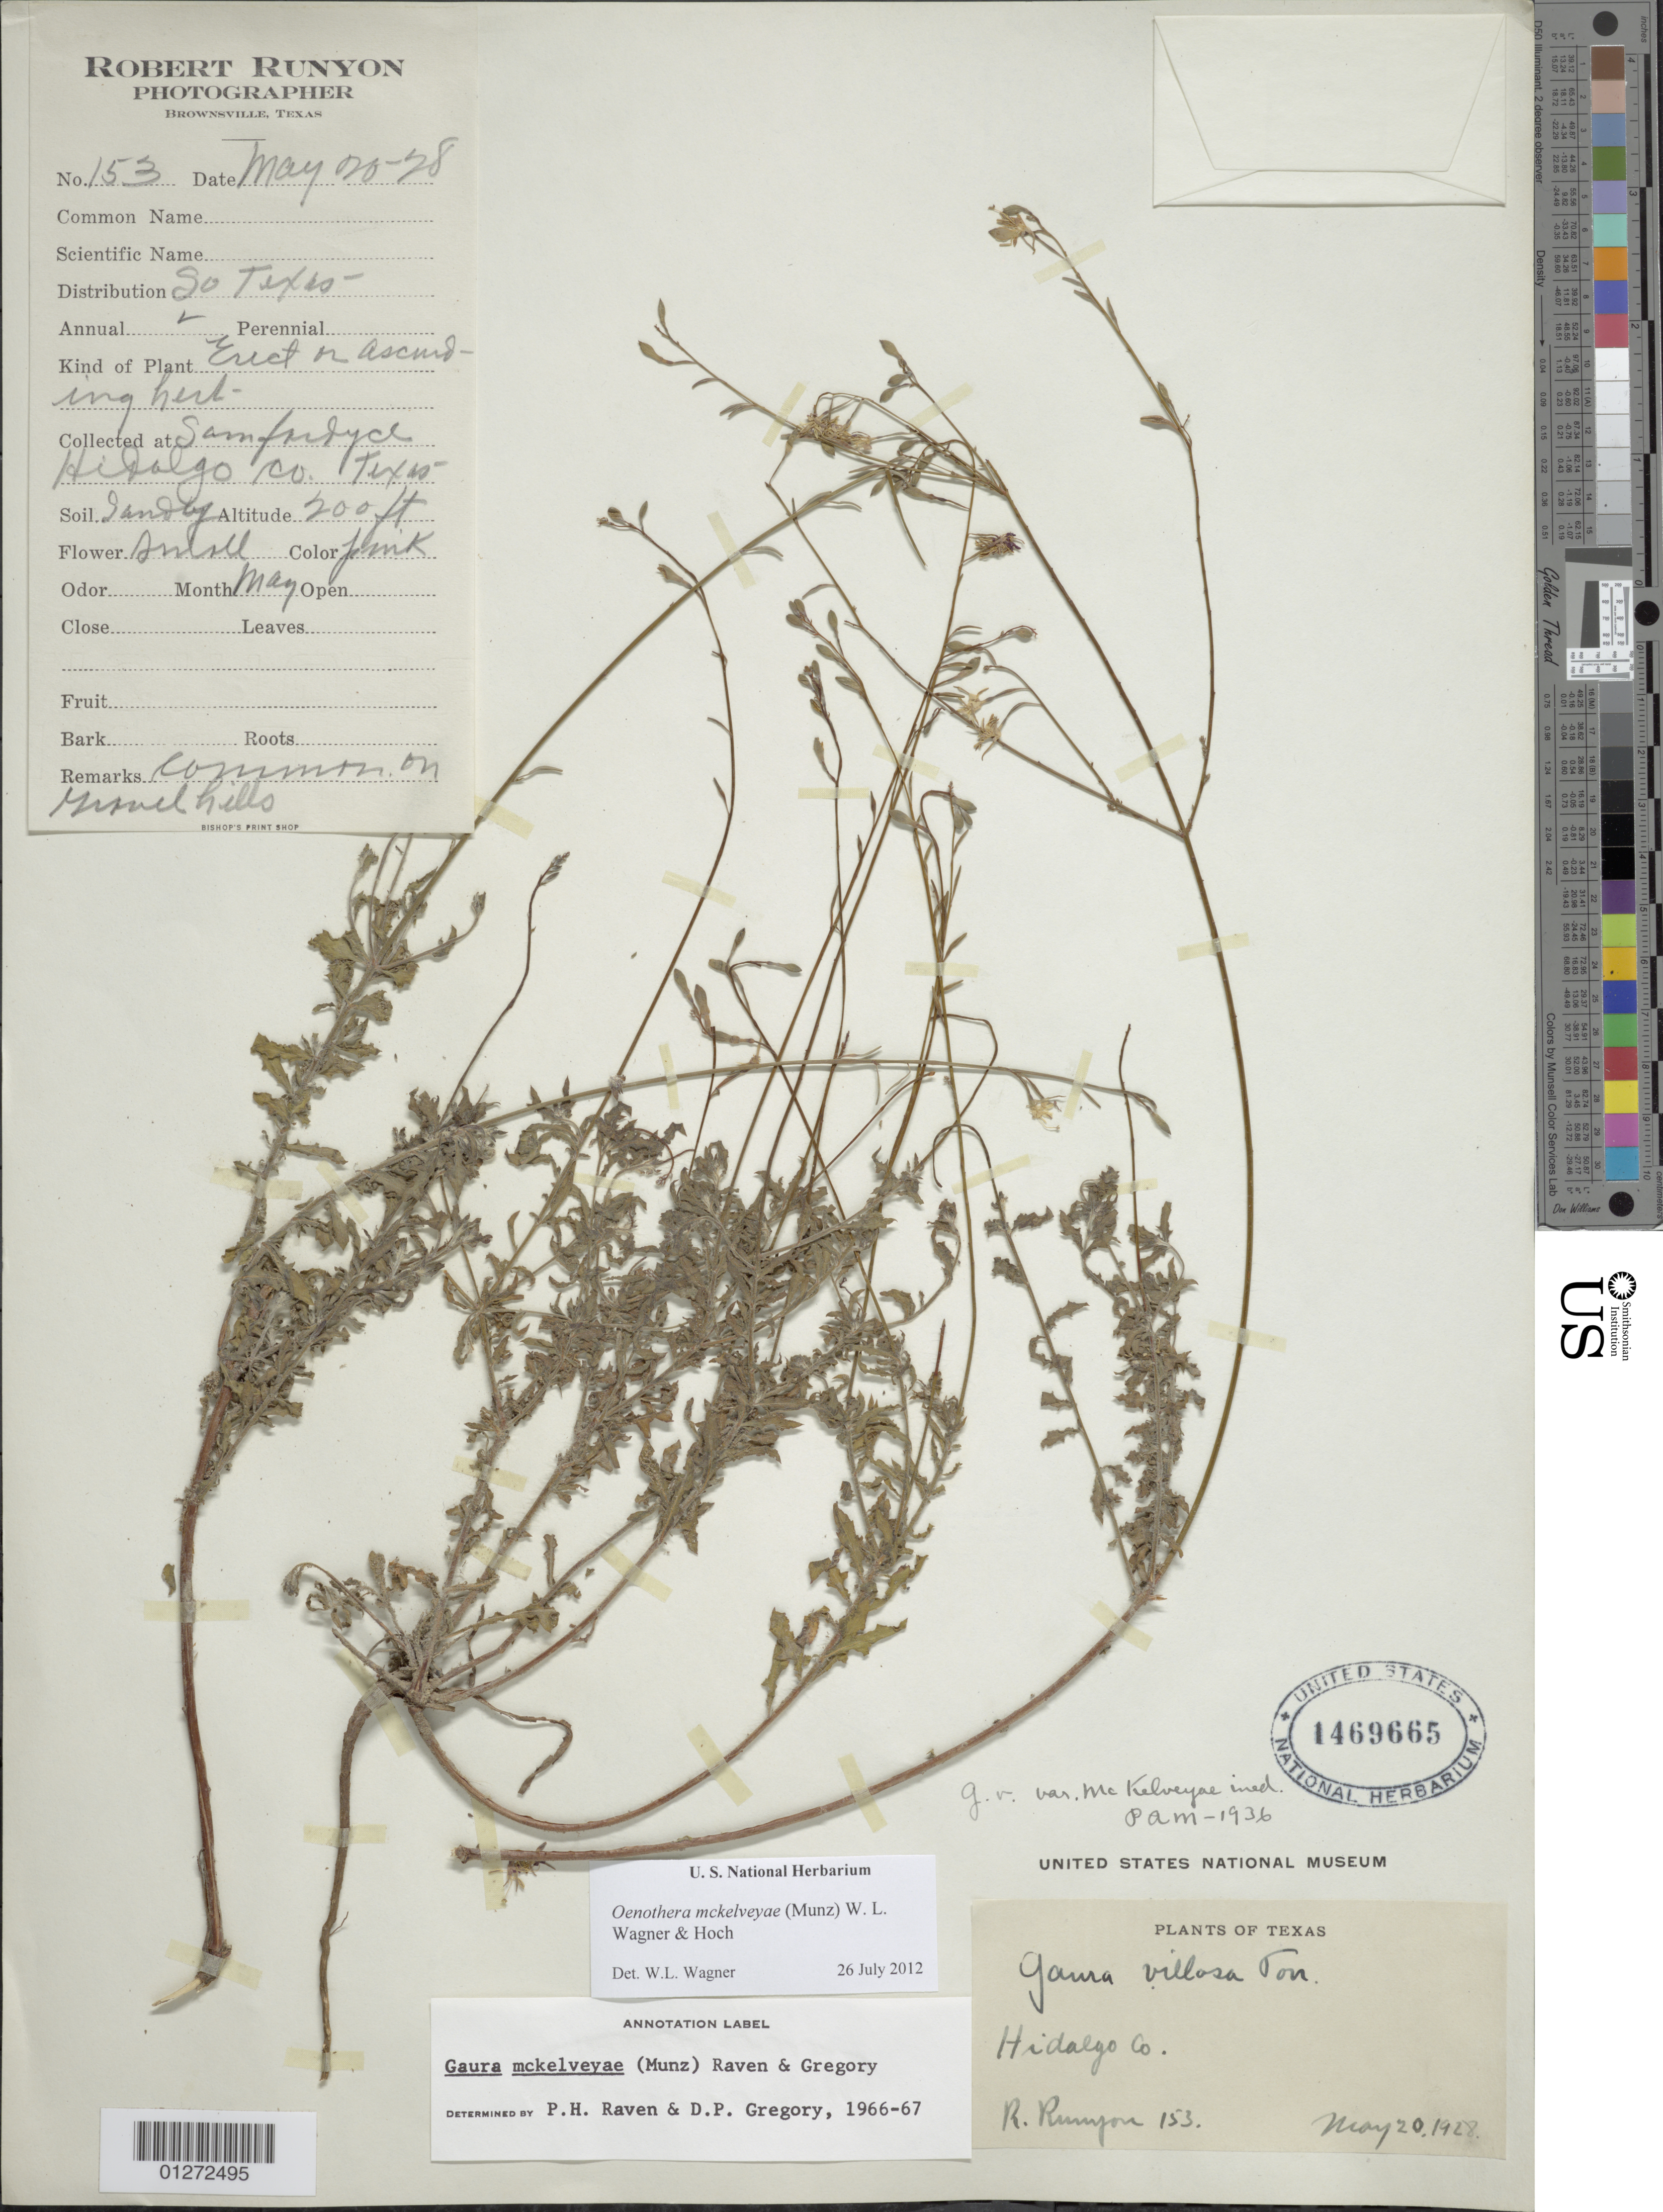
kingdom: Plantae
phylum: Tracheophyta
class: Magnoliopsida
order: Myrtales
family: Onagraceae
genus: Oenothera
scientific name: Oenothera mckelveyae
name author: (Munz) W.L. Wagner & Hoch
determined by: Wagner, W. L., (BOT), Smithsonian Institution - National Museum of Natural History (UNITED STATES)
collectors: R. Runyon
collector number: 153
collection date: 1928-05-20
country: United States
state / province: Texas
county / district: Hidalgo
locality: Samfordyce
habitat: Sandy soil.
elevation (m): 61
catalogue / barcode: US 1469665